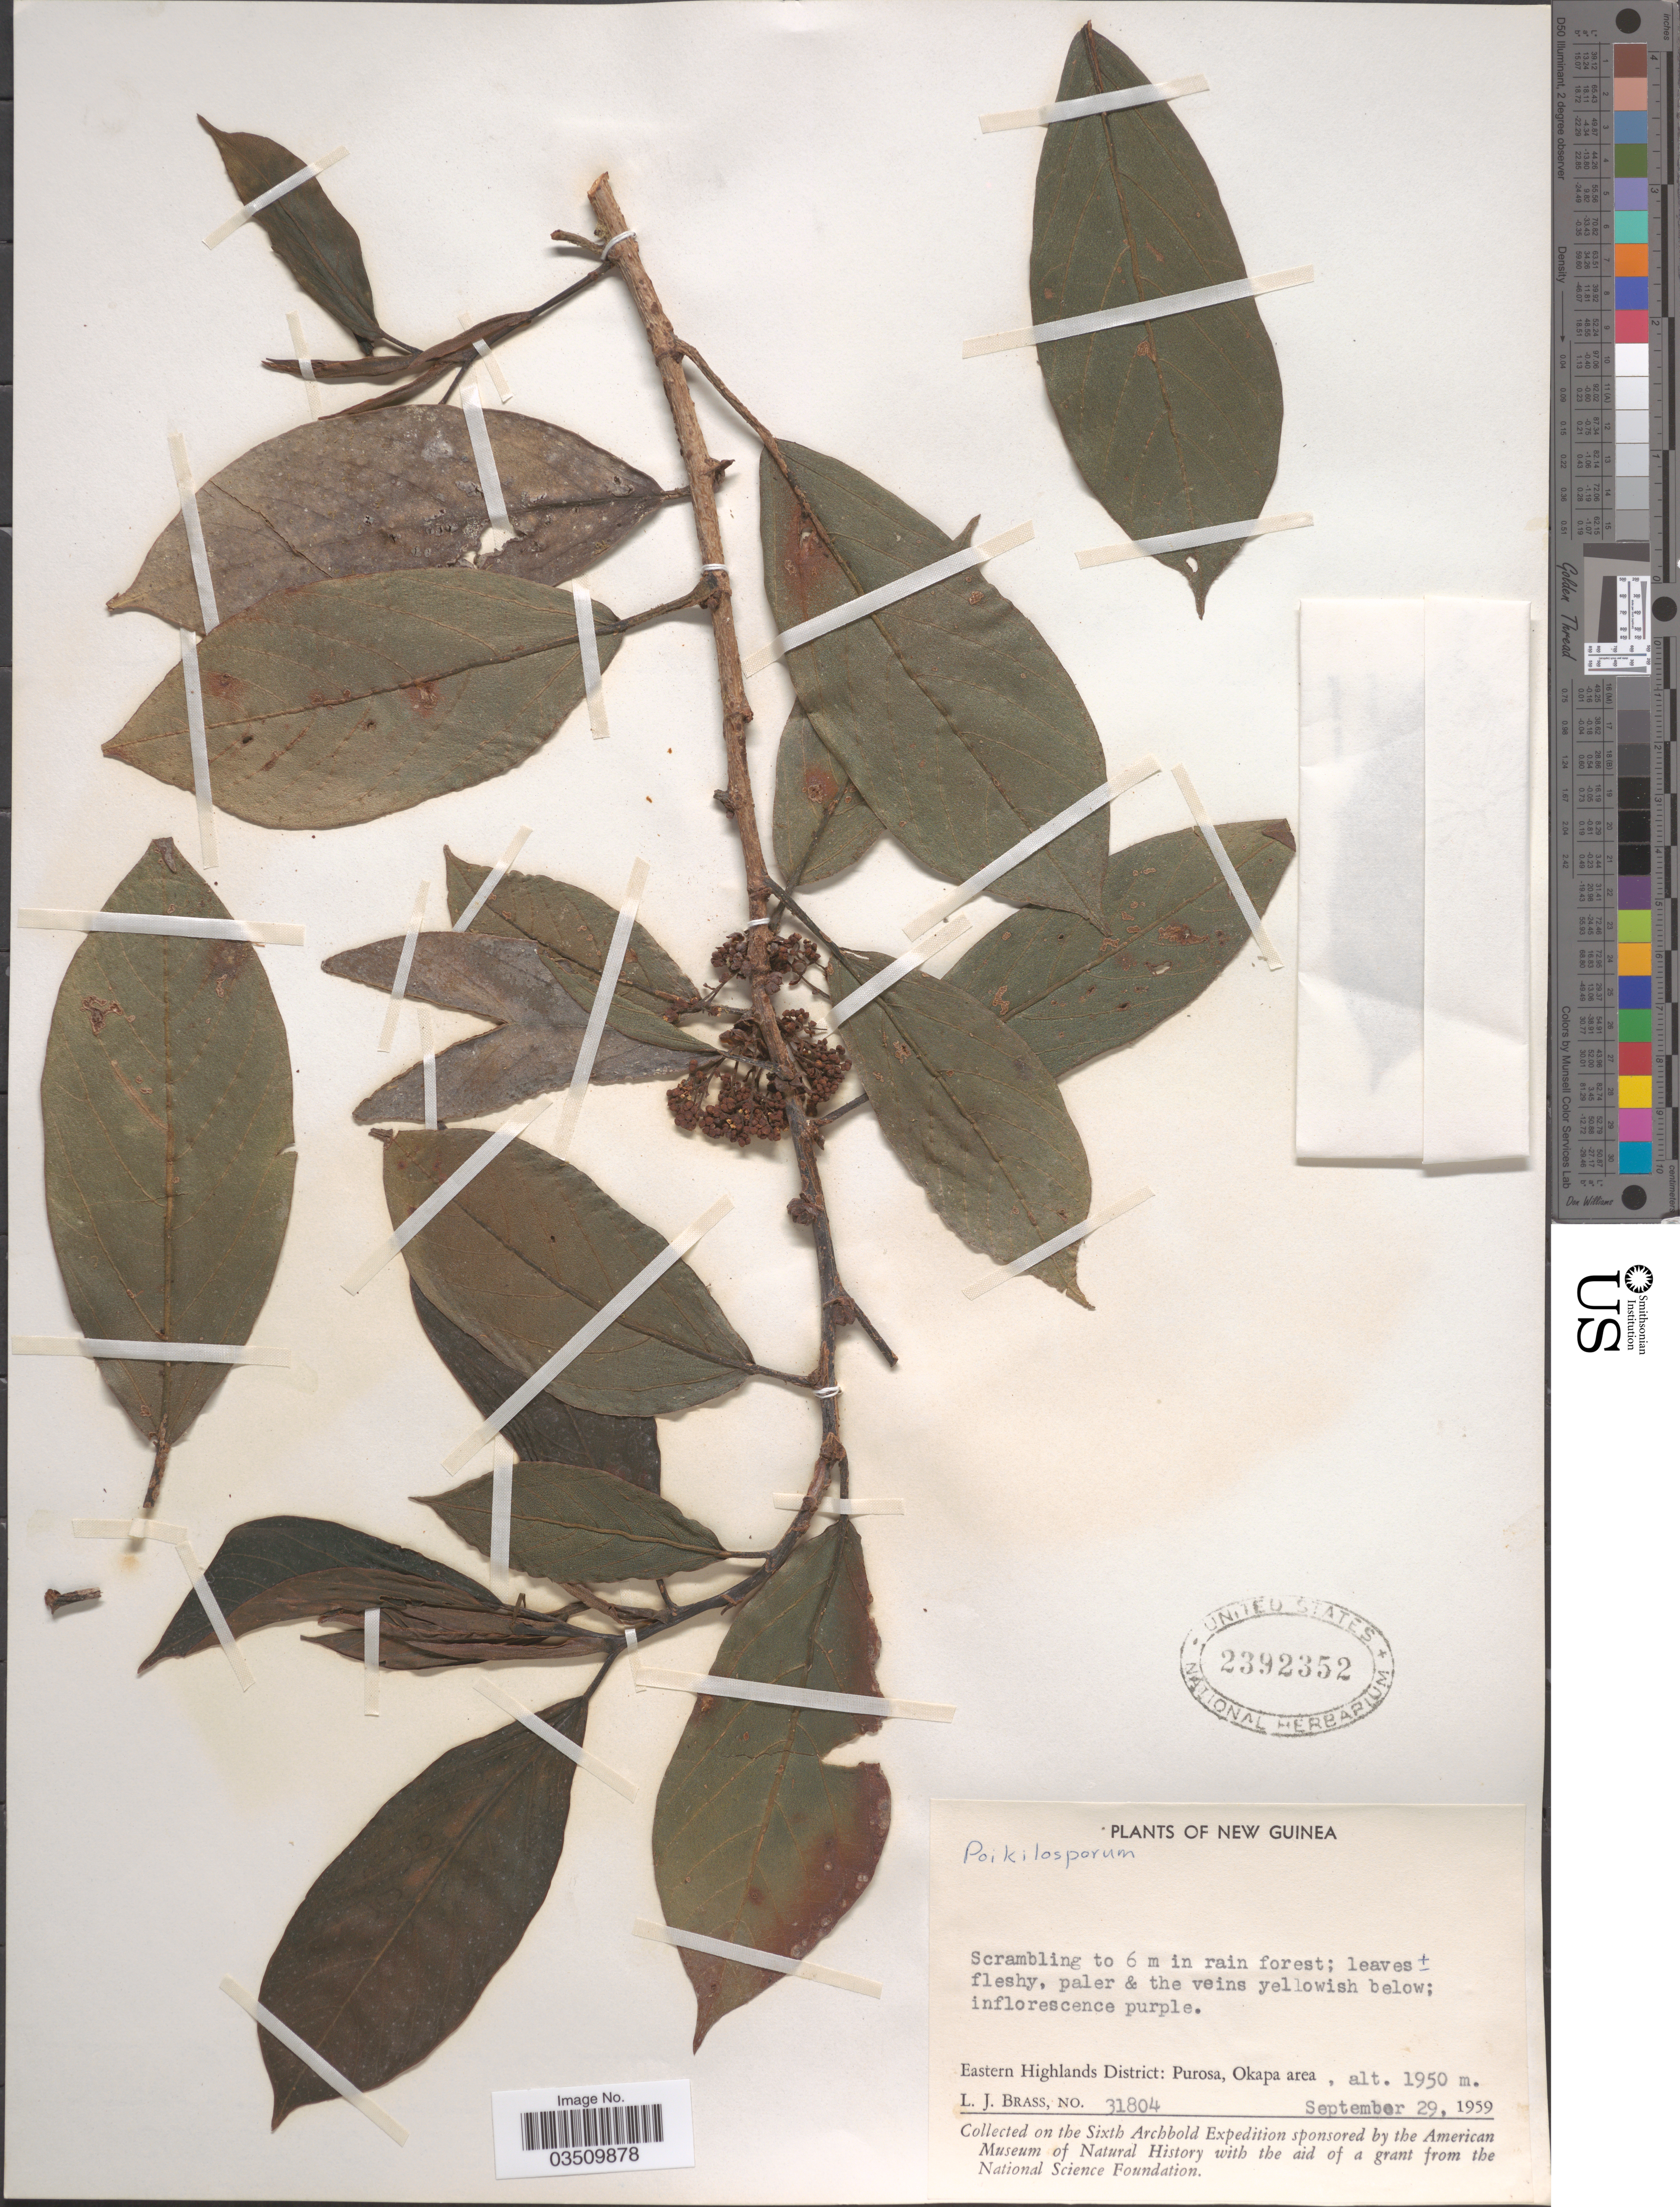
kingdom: Plantae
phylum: Tracheophyta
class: Magnoliopsida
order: Rosales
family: Urticaceae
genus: Poikilospermum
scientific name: Poikilospermum sp.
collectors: L. J. Brass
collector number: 31804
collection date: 1959-09-29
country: Papua New Guinea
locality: New Guinea. Eastern Highlands District: Purosa, Okapa area.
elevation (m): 1950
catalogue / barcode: US 2392352